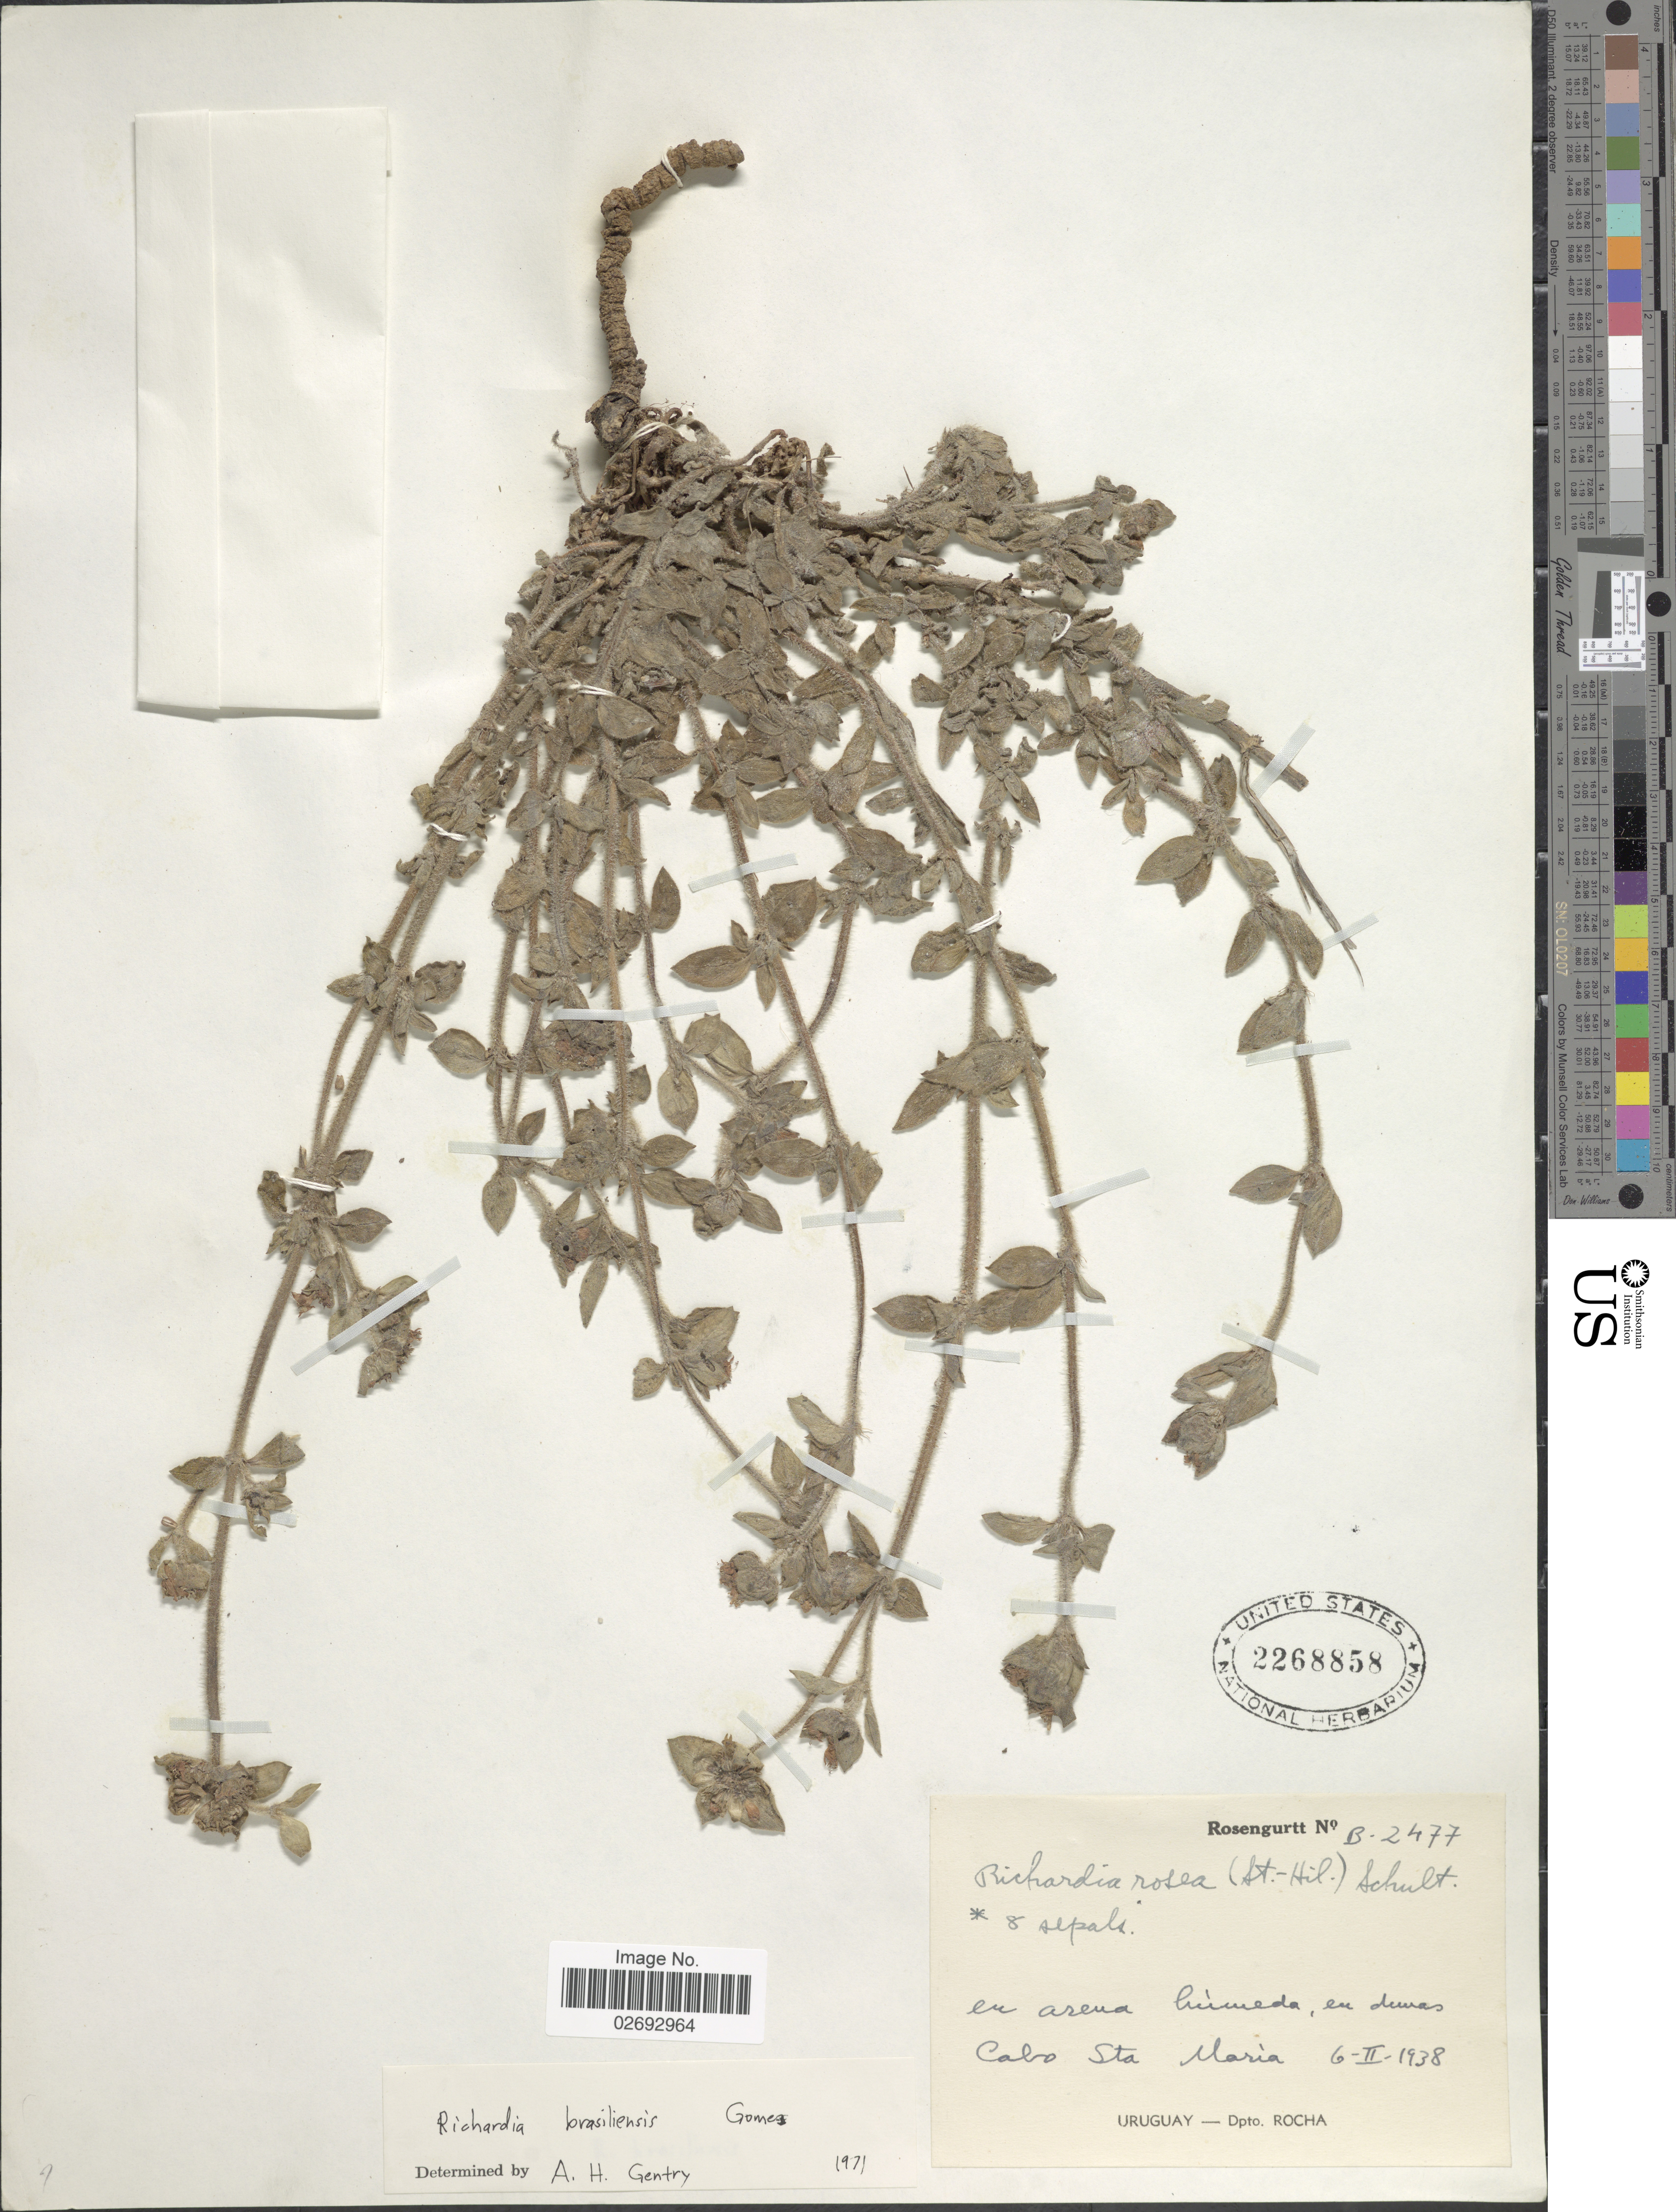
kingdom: Plantae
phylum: Tracheophyta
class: Magnoliopsida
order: Gentianales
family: Rubiaceae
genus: Richardia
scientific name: Richardia brasiliensis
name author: Gomes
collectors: Rosengurtt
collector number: B-2477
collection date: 1938-02-06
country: Uruguay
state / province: Rocha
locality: En arena humeda en dunes Cabo Sta. Maria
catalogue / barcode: US 2268858